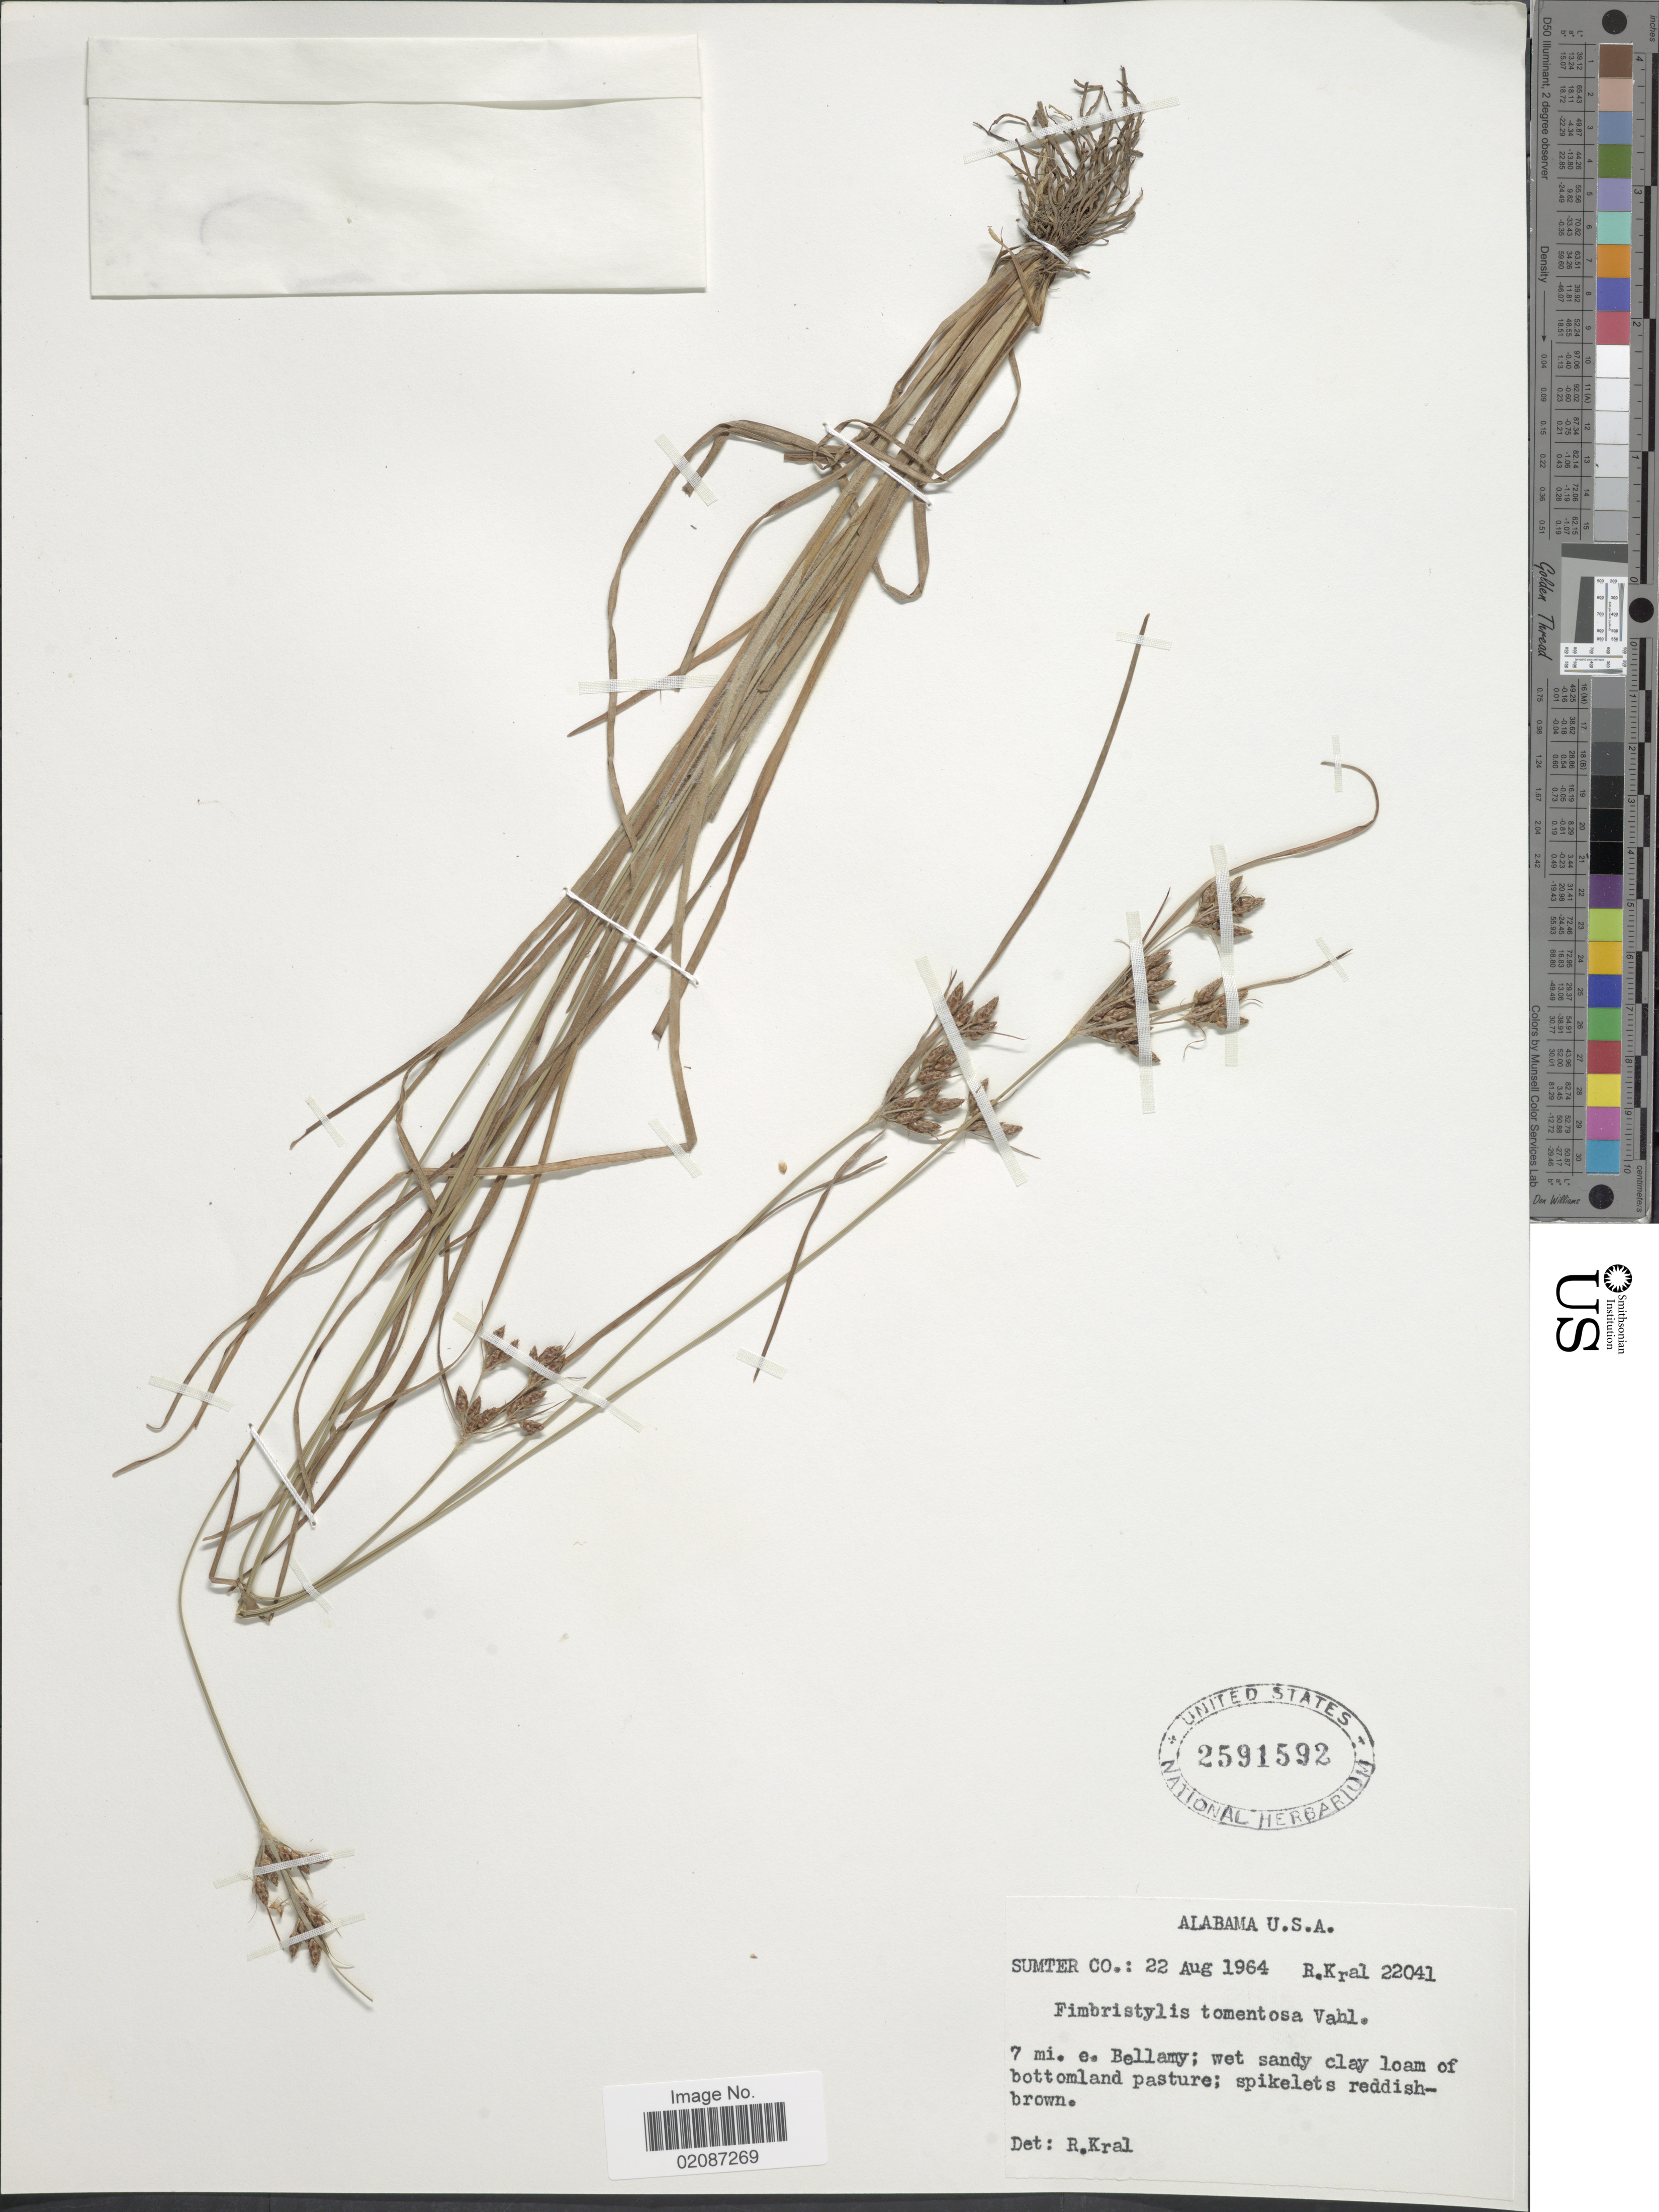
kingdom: Plantae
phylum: Tracheophyta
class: Liliopsida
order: Poales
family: Cyperaceae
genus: Fimbristylis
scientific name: Fimbristylis tomentosa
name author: Vahl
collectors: R. Kral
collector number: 22041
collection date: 1964-08-22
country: United States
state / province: Alabama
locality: Sumter Co.: 7 mi e. Bellamy; wet sandy clay loam of bottomland pasture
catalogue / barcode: US 2591592